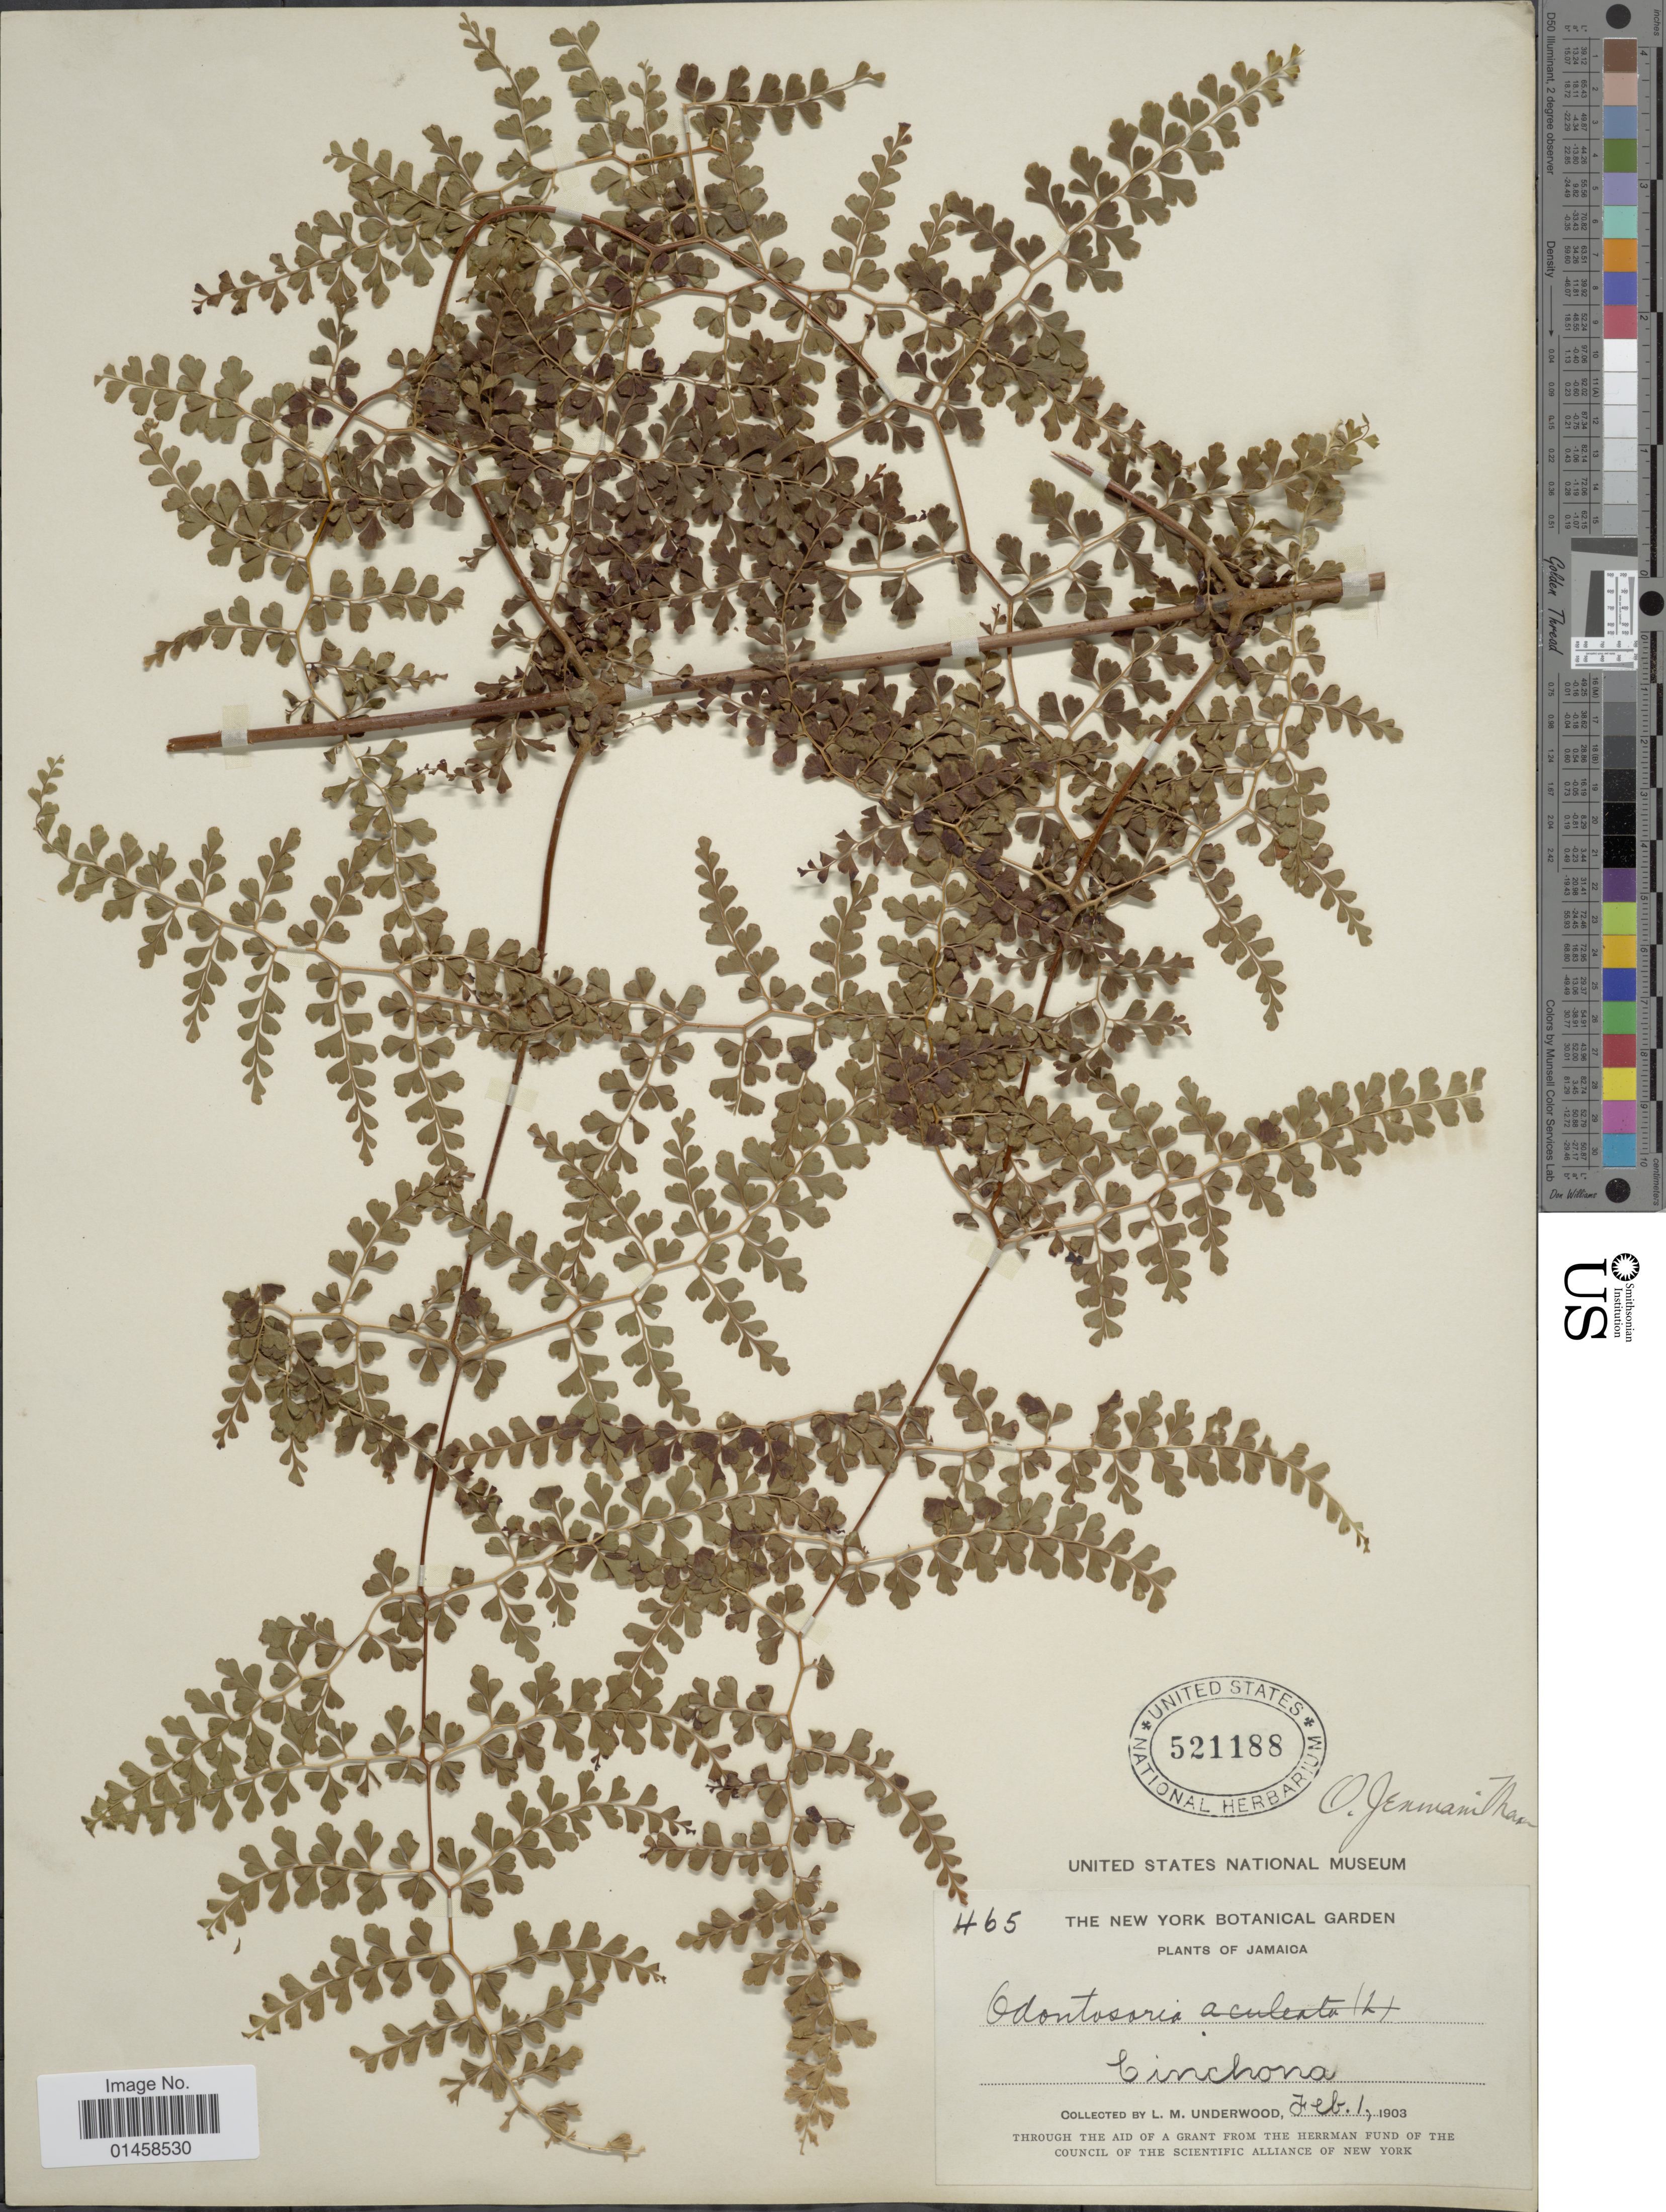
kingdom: Plantae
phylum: Tracheophyta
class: Polypodiopsida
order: Polypodiales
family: Lindsaeaceae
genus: Odontosoria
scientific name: Odontosoria jenmanii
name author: Maxon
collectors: L. M. Underwood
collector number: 465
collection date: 1903-02-01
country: Jamaica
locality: Cinchona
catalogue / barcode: US 521188